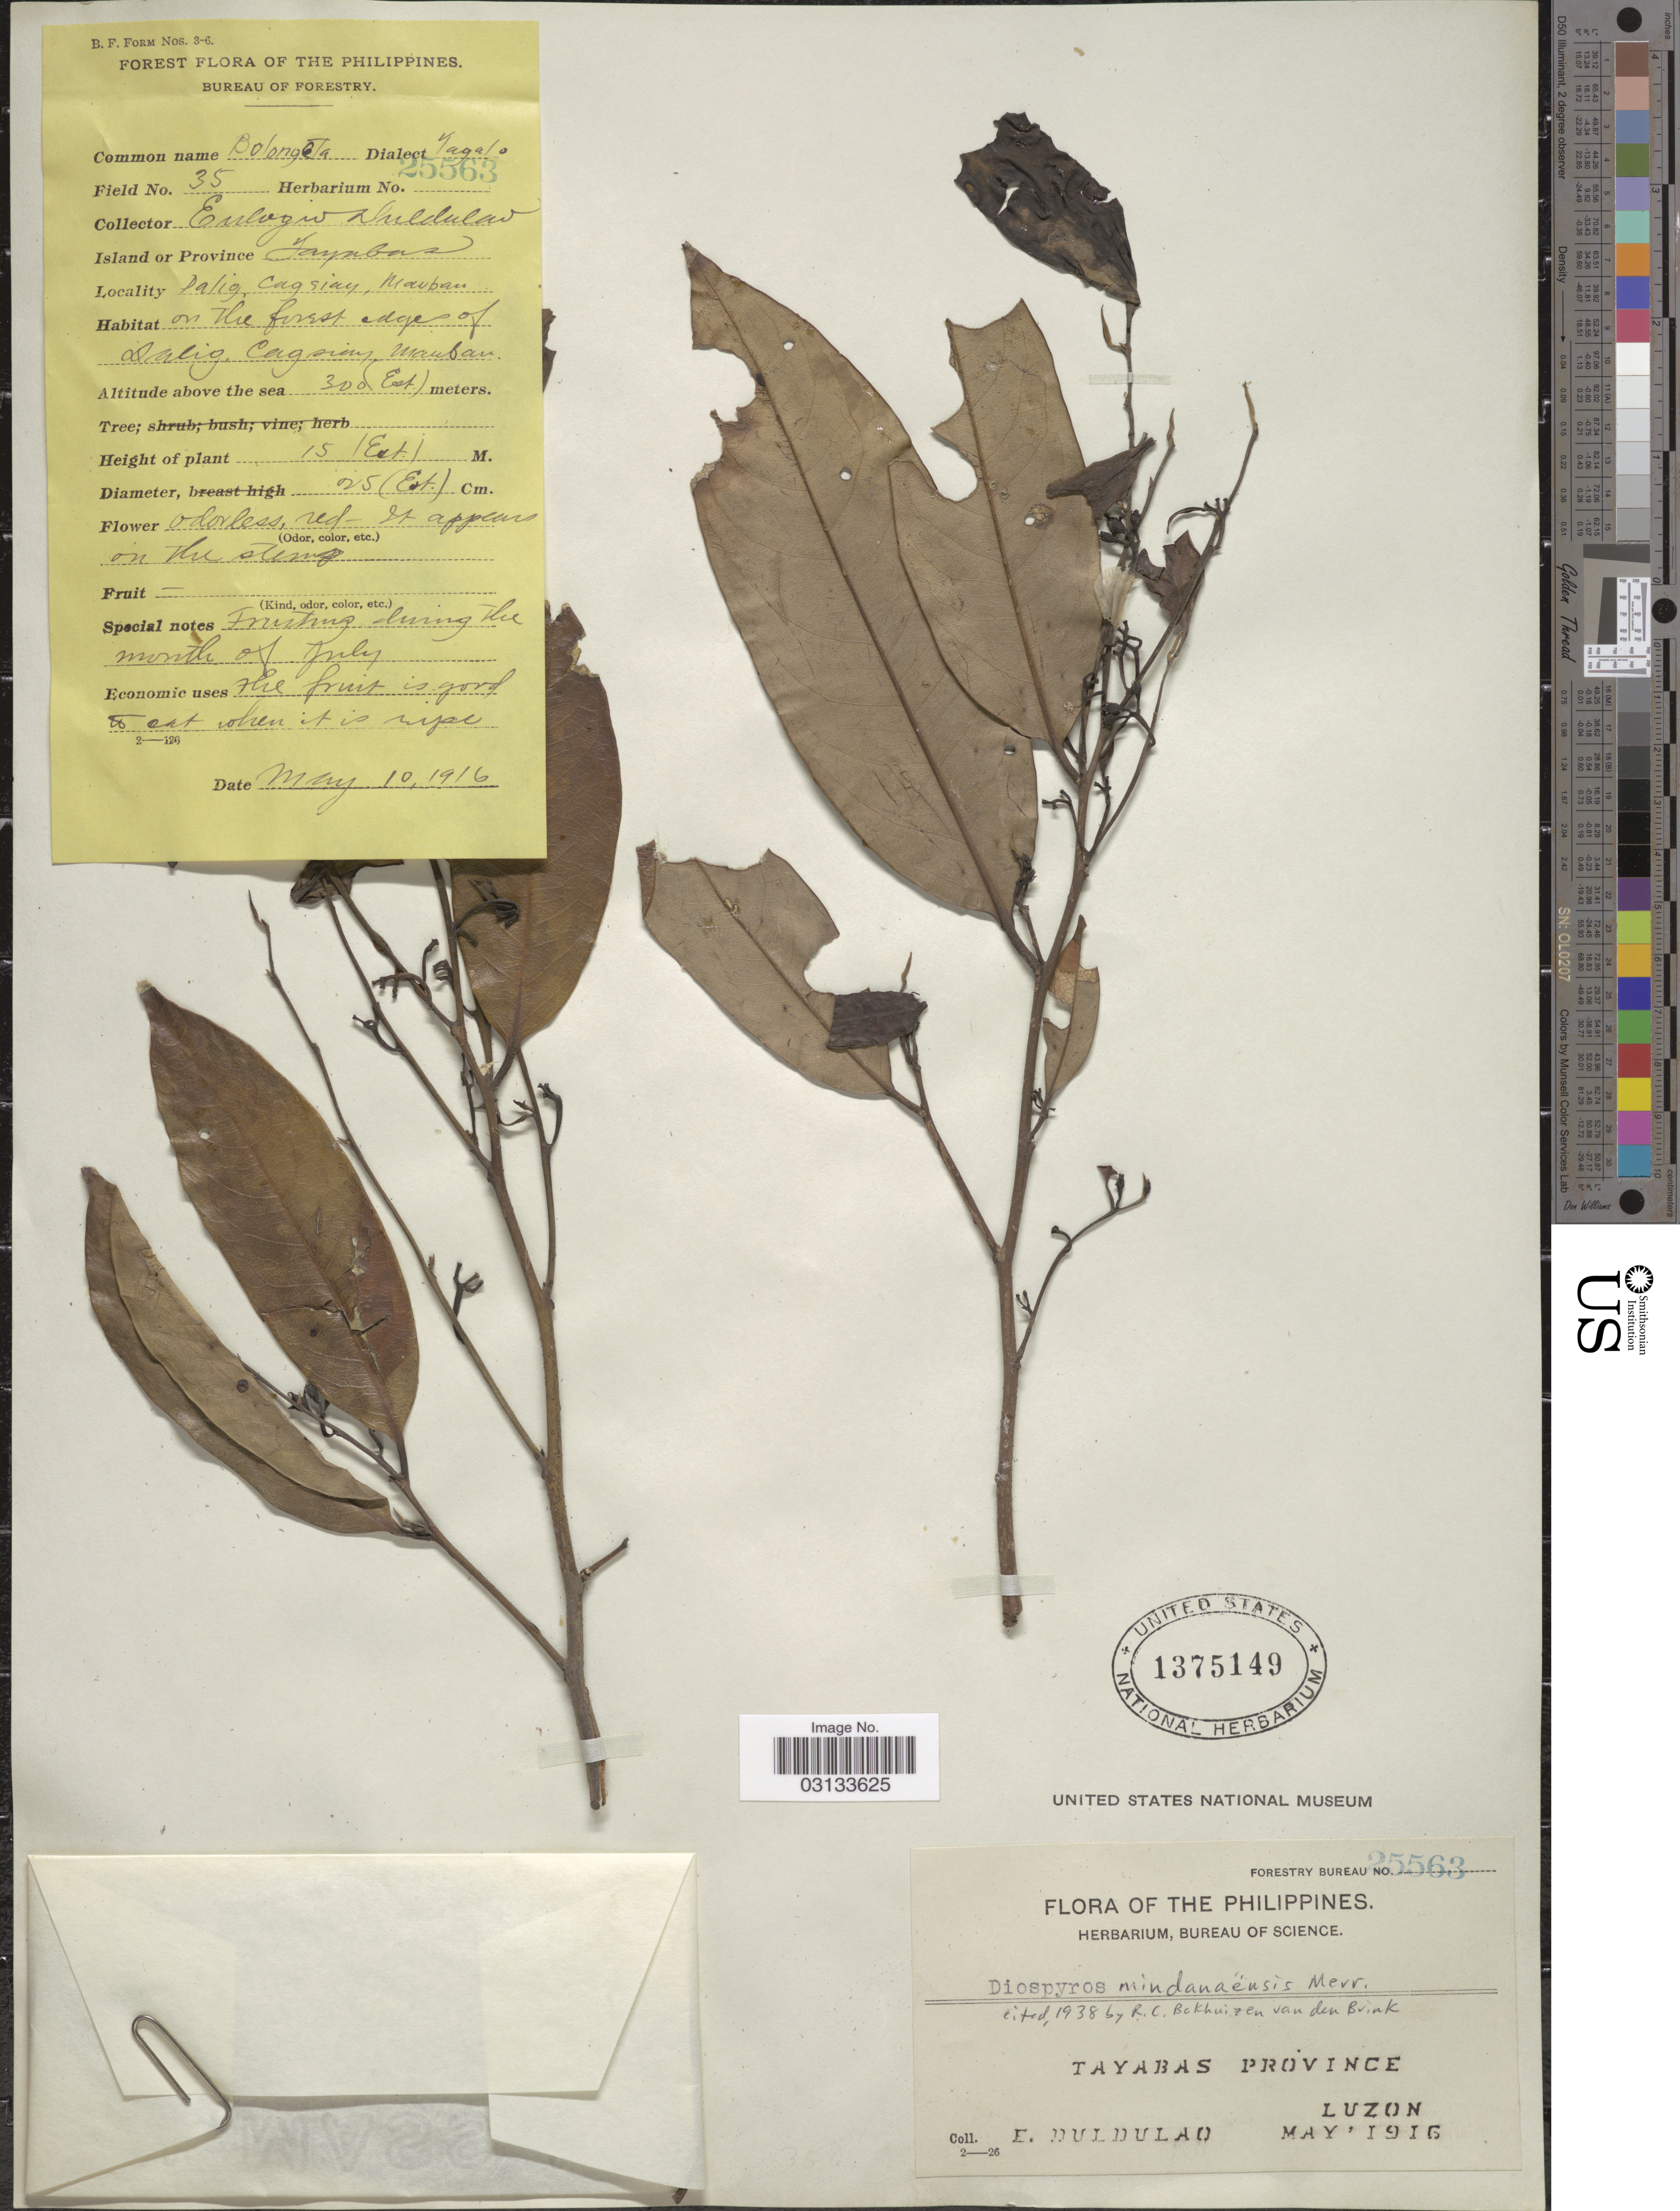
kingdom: Plantae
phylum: Tracheophyta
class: Magnoliopsida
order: Ericales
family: Ebenaceae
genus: Diospyros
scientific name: Diospyros mindanaensis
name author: Merr.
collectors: E. Duldulao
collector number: Forestry Bureau 25563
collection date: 1916-05-10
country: Philippines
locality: Tayabas Province, Luzon. Dalig, Cagsiay, Mauban.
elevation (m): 300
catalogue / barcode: US 1375149